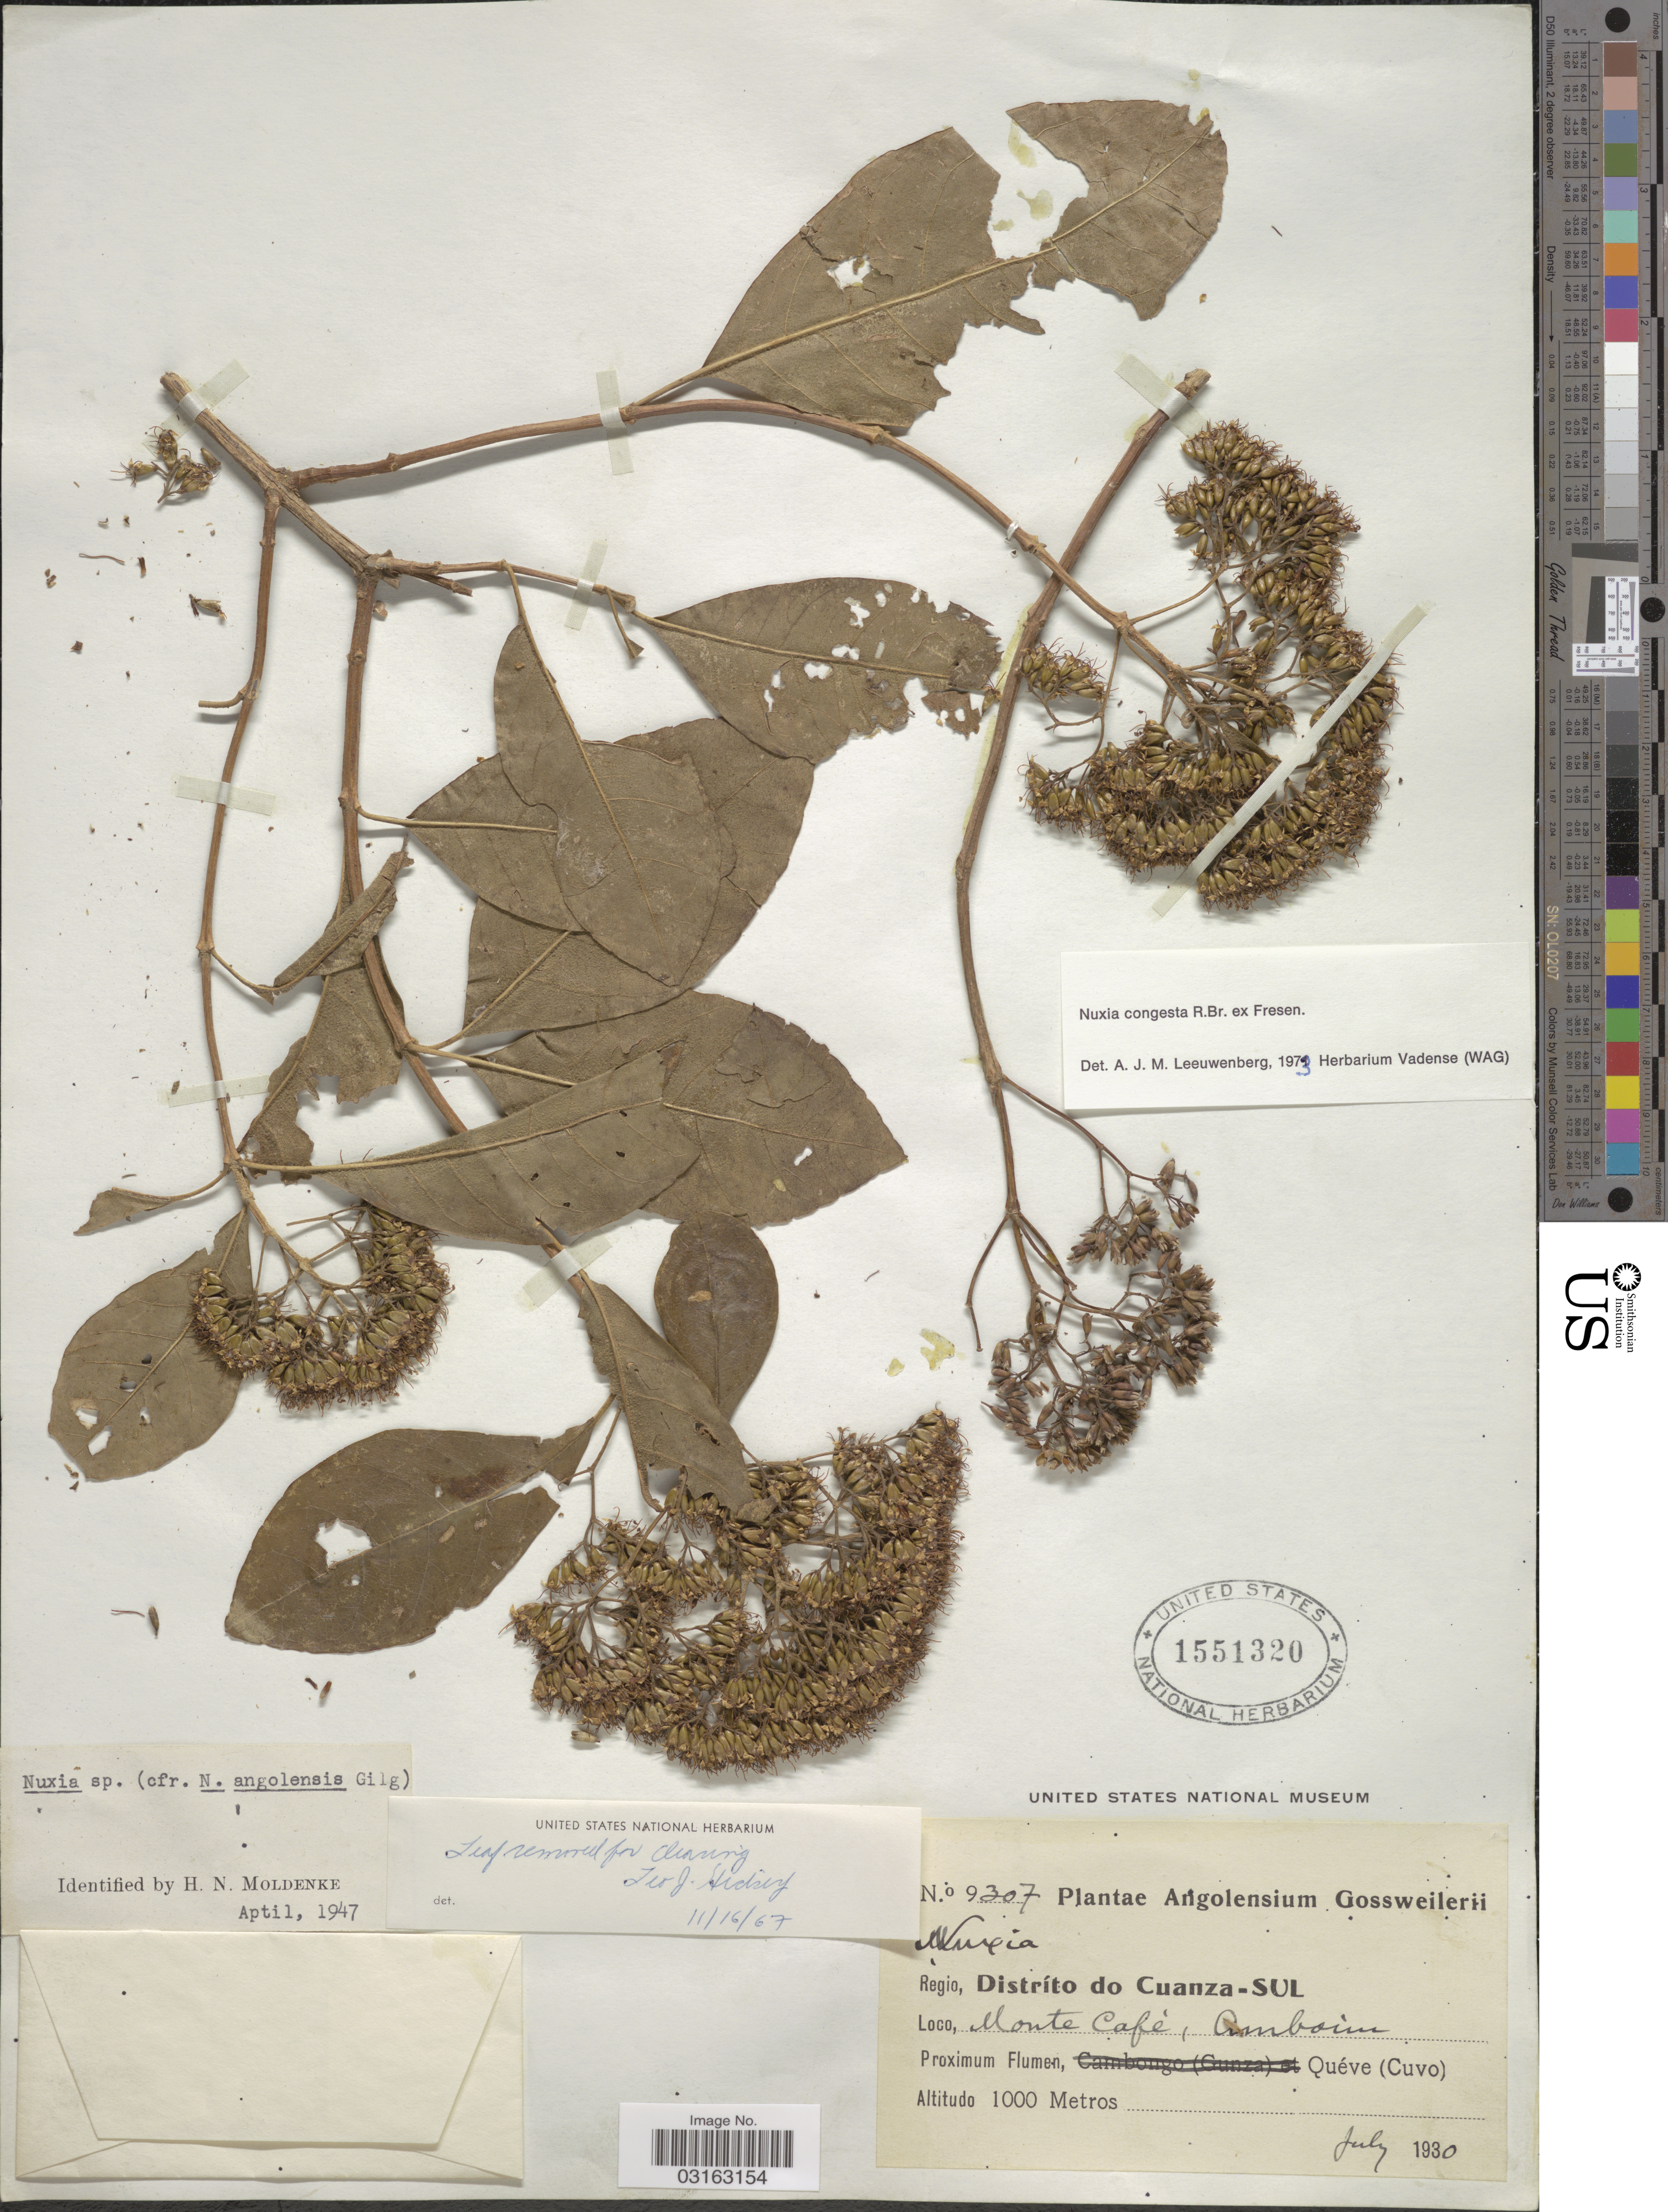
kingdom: Plantae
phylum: Tracheophyta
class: Magnoliopsida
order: Lamiales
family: Stilbaceae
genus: Nuxia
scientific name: Nuxia congesta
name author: R. Br. ex Fresen.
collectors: -. Gossweiler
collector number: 9307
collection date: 1930-07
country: Angola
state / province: Cuanza Sul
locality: Regio, Distríto do Cuanza-Sul. Monte Café, Amboim. Quéve (Cuvo).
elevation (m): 1000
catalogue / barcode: US 1551320